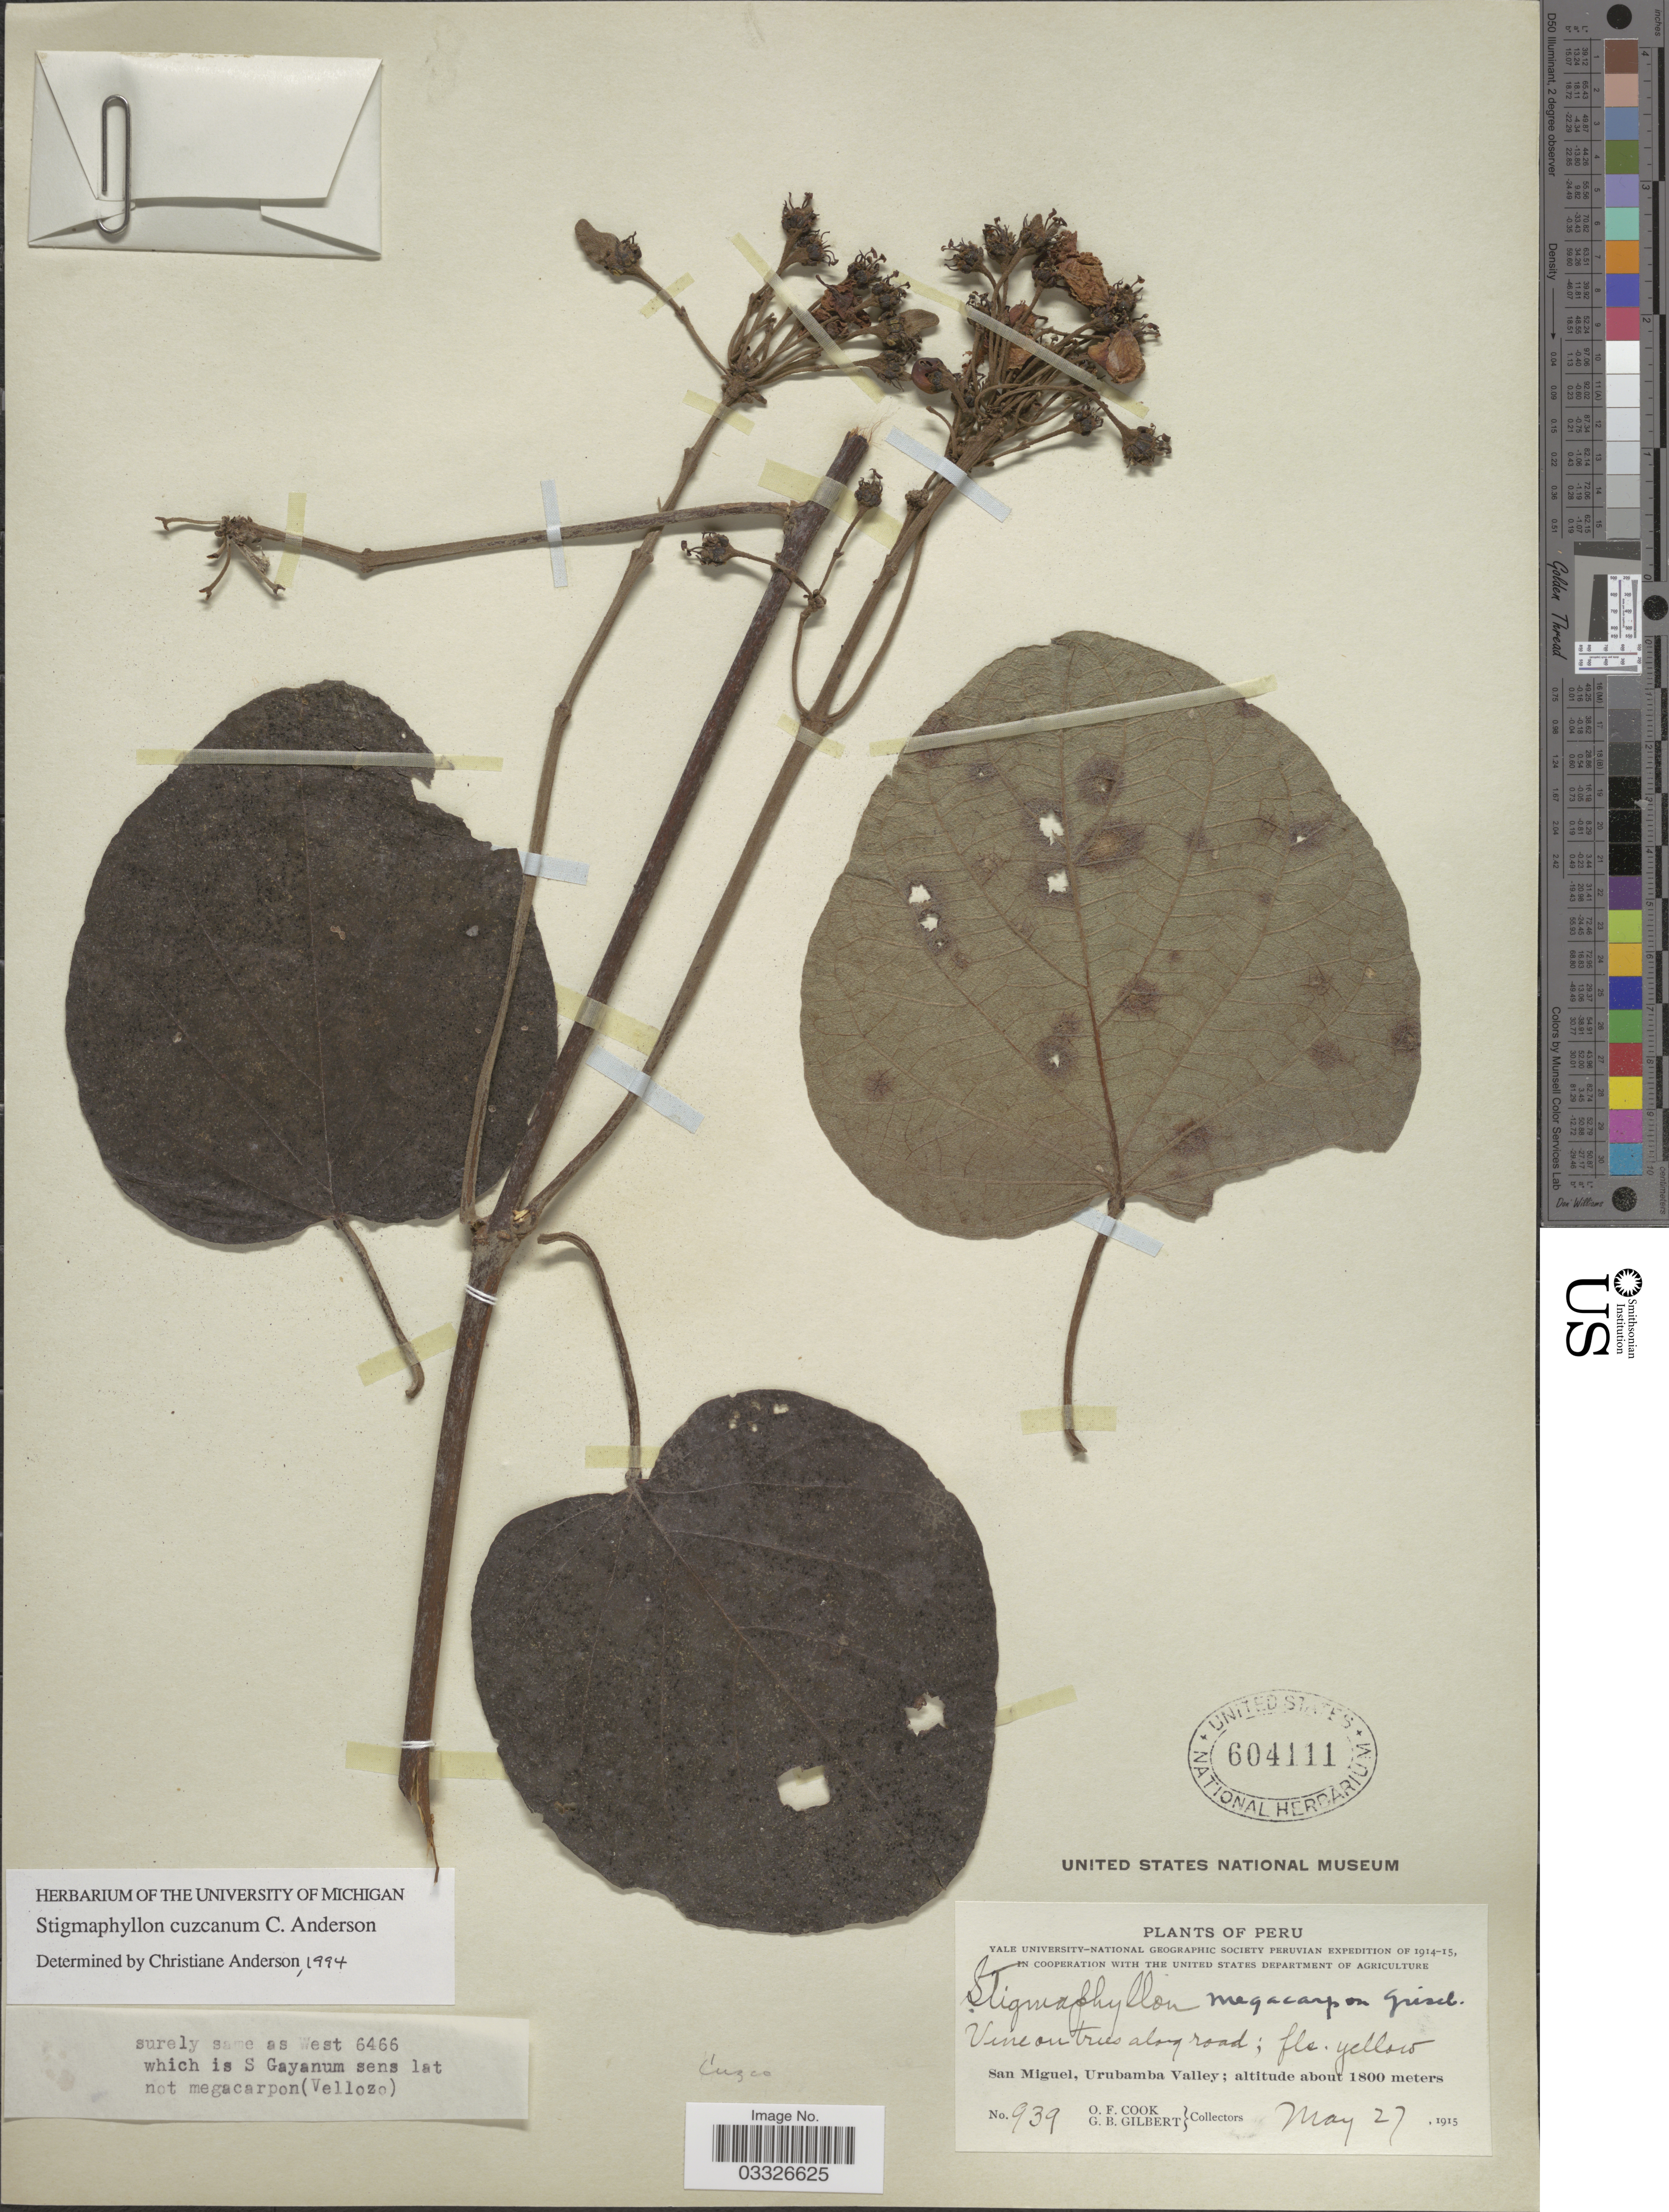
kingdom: Plantae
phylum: Tracheophyta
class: Magnoliopsida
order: Malpighiales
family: Malpighiaceae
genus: Stigmaphyllon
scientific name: Stigmaphyllon cuzcanum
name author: C.E. Anderson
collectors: O. F. Cook & G. B. Gilbert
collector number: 939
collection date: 1915-05-27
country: Peru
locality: San Miguel, Urubamba Valley.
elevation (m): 1800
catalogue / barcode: US 604111